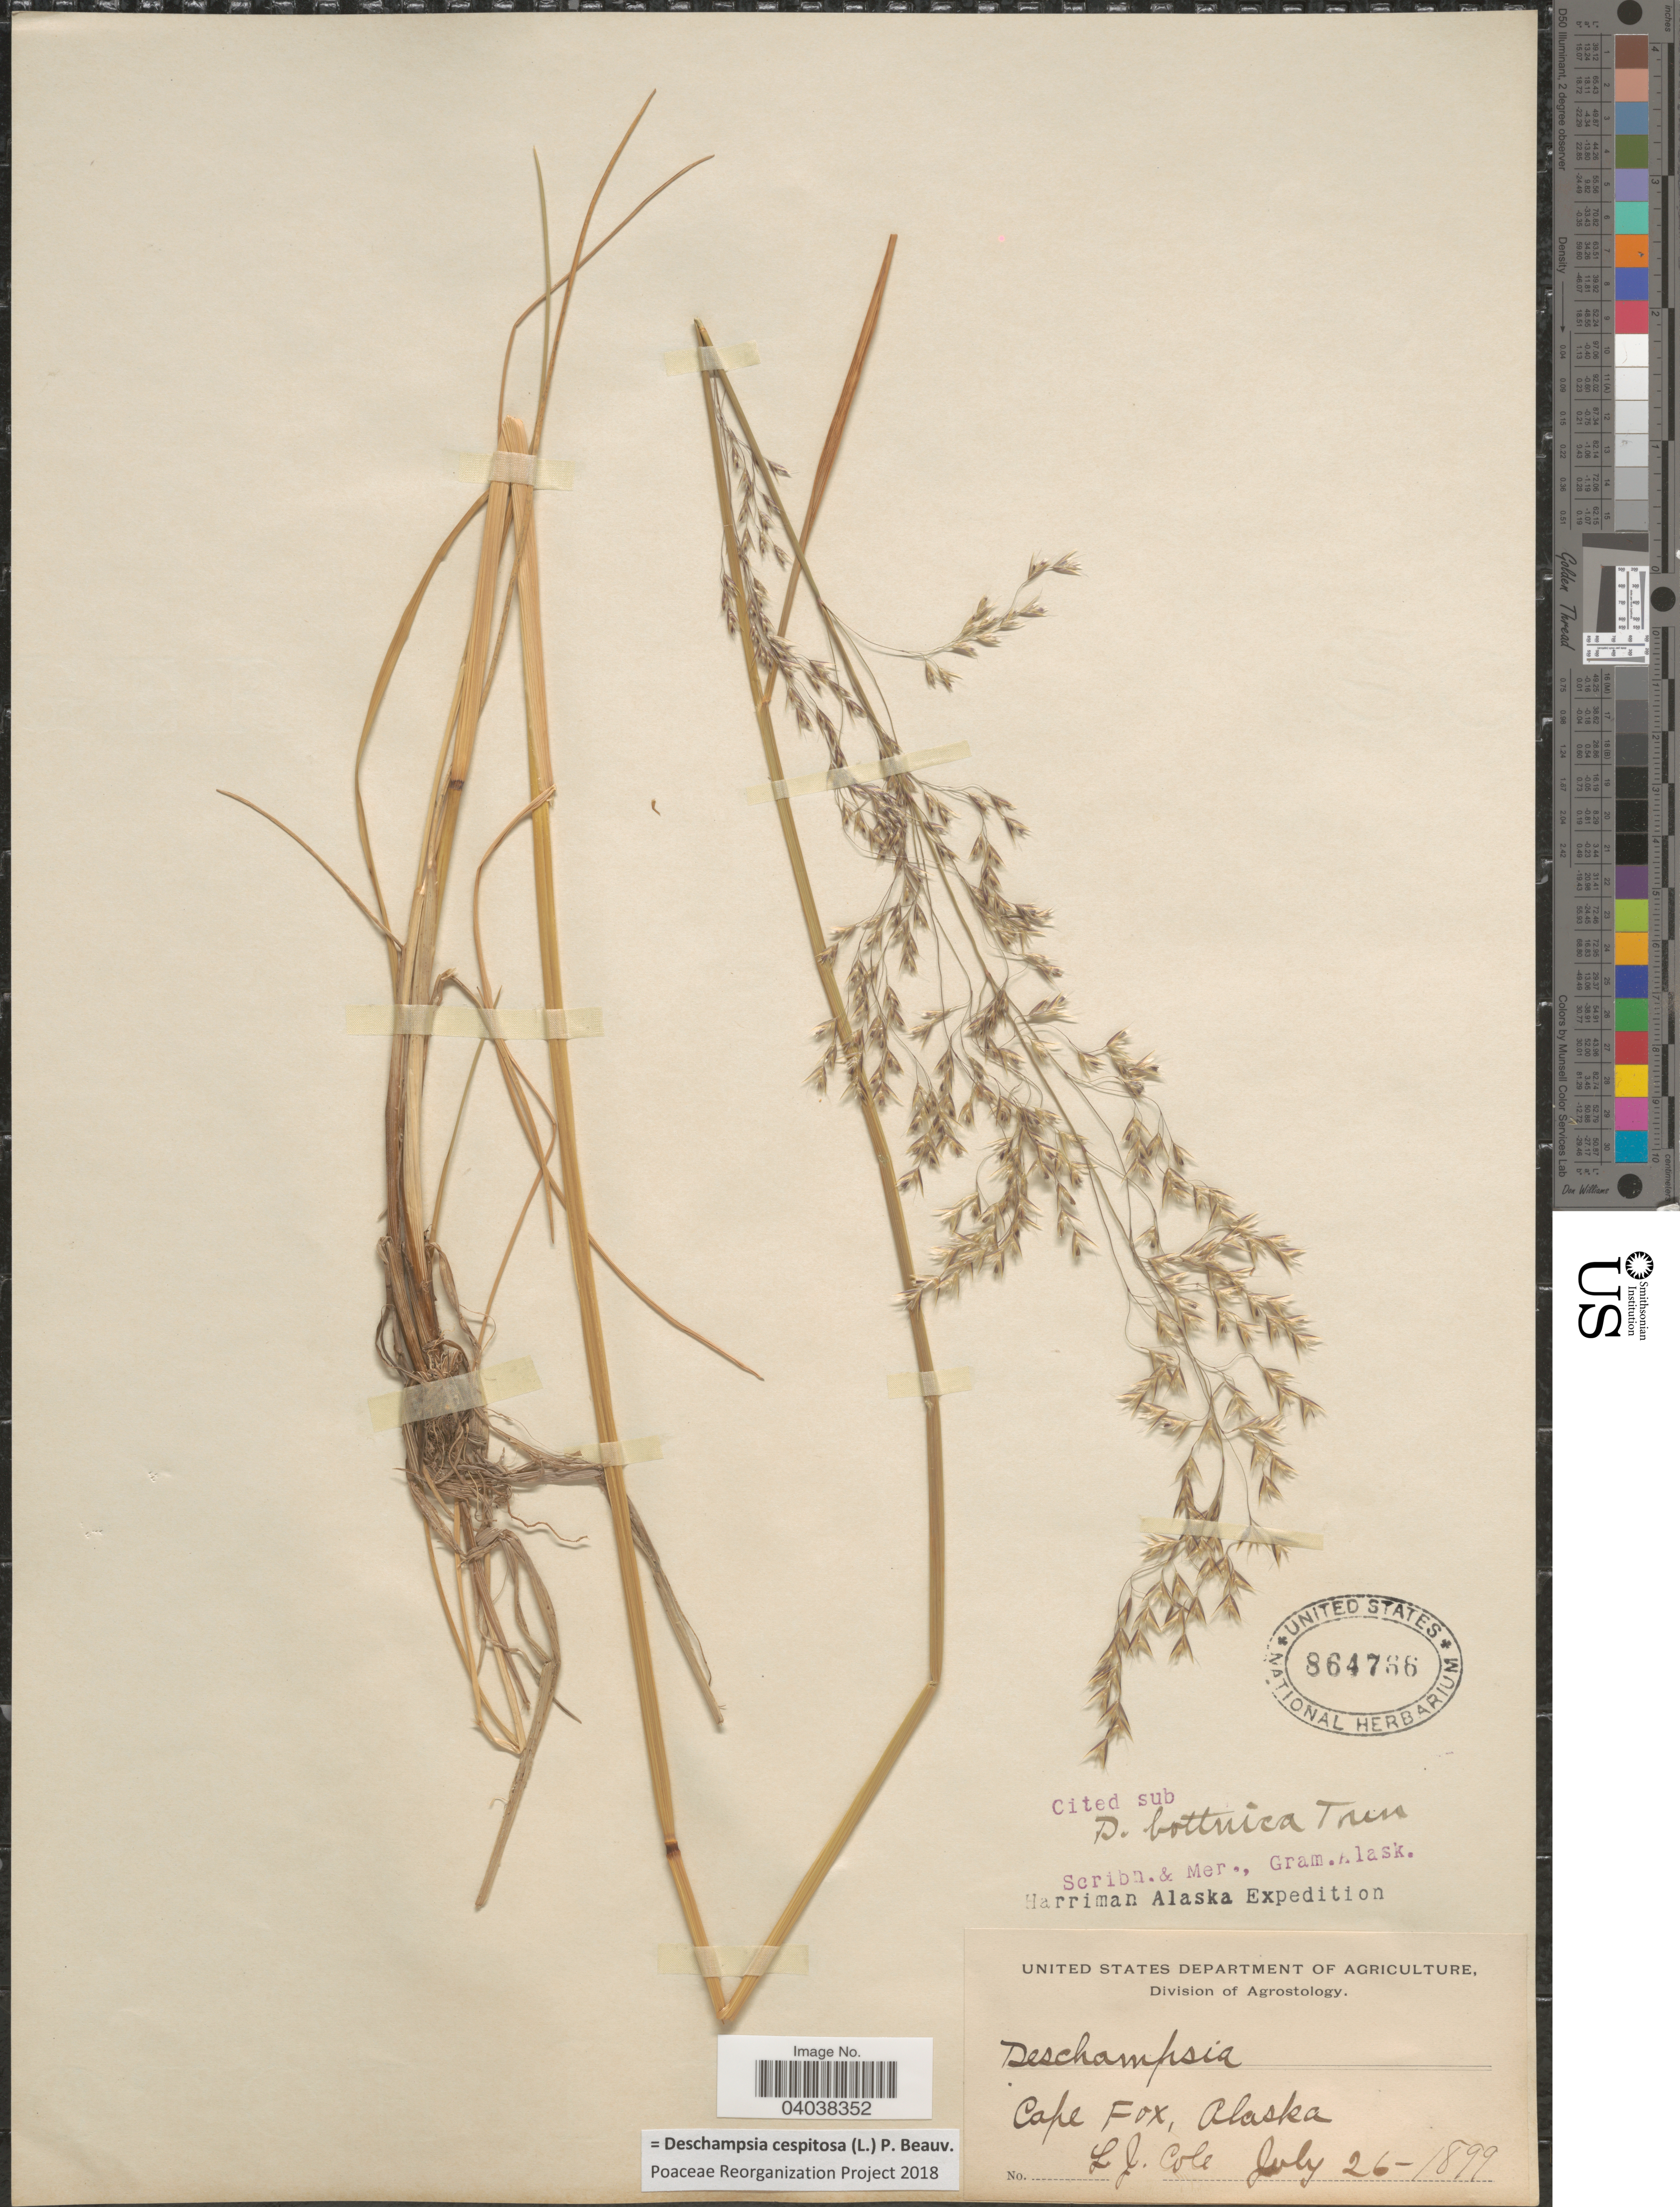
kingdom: Plantae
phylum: Tracheophyta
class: Liliopsida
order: Poales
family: Poaceae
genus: Deschampsia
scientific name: Deschampsia cespitosa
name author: (L.) P. Beauv.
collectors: L. Cole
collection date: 1899-07-26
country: United States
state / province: Alaska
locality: Cape Fox.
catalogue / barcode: US 864766